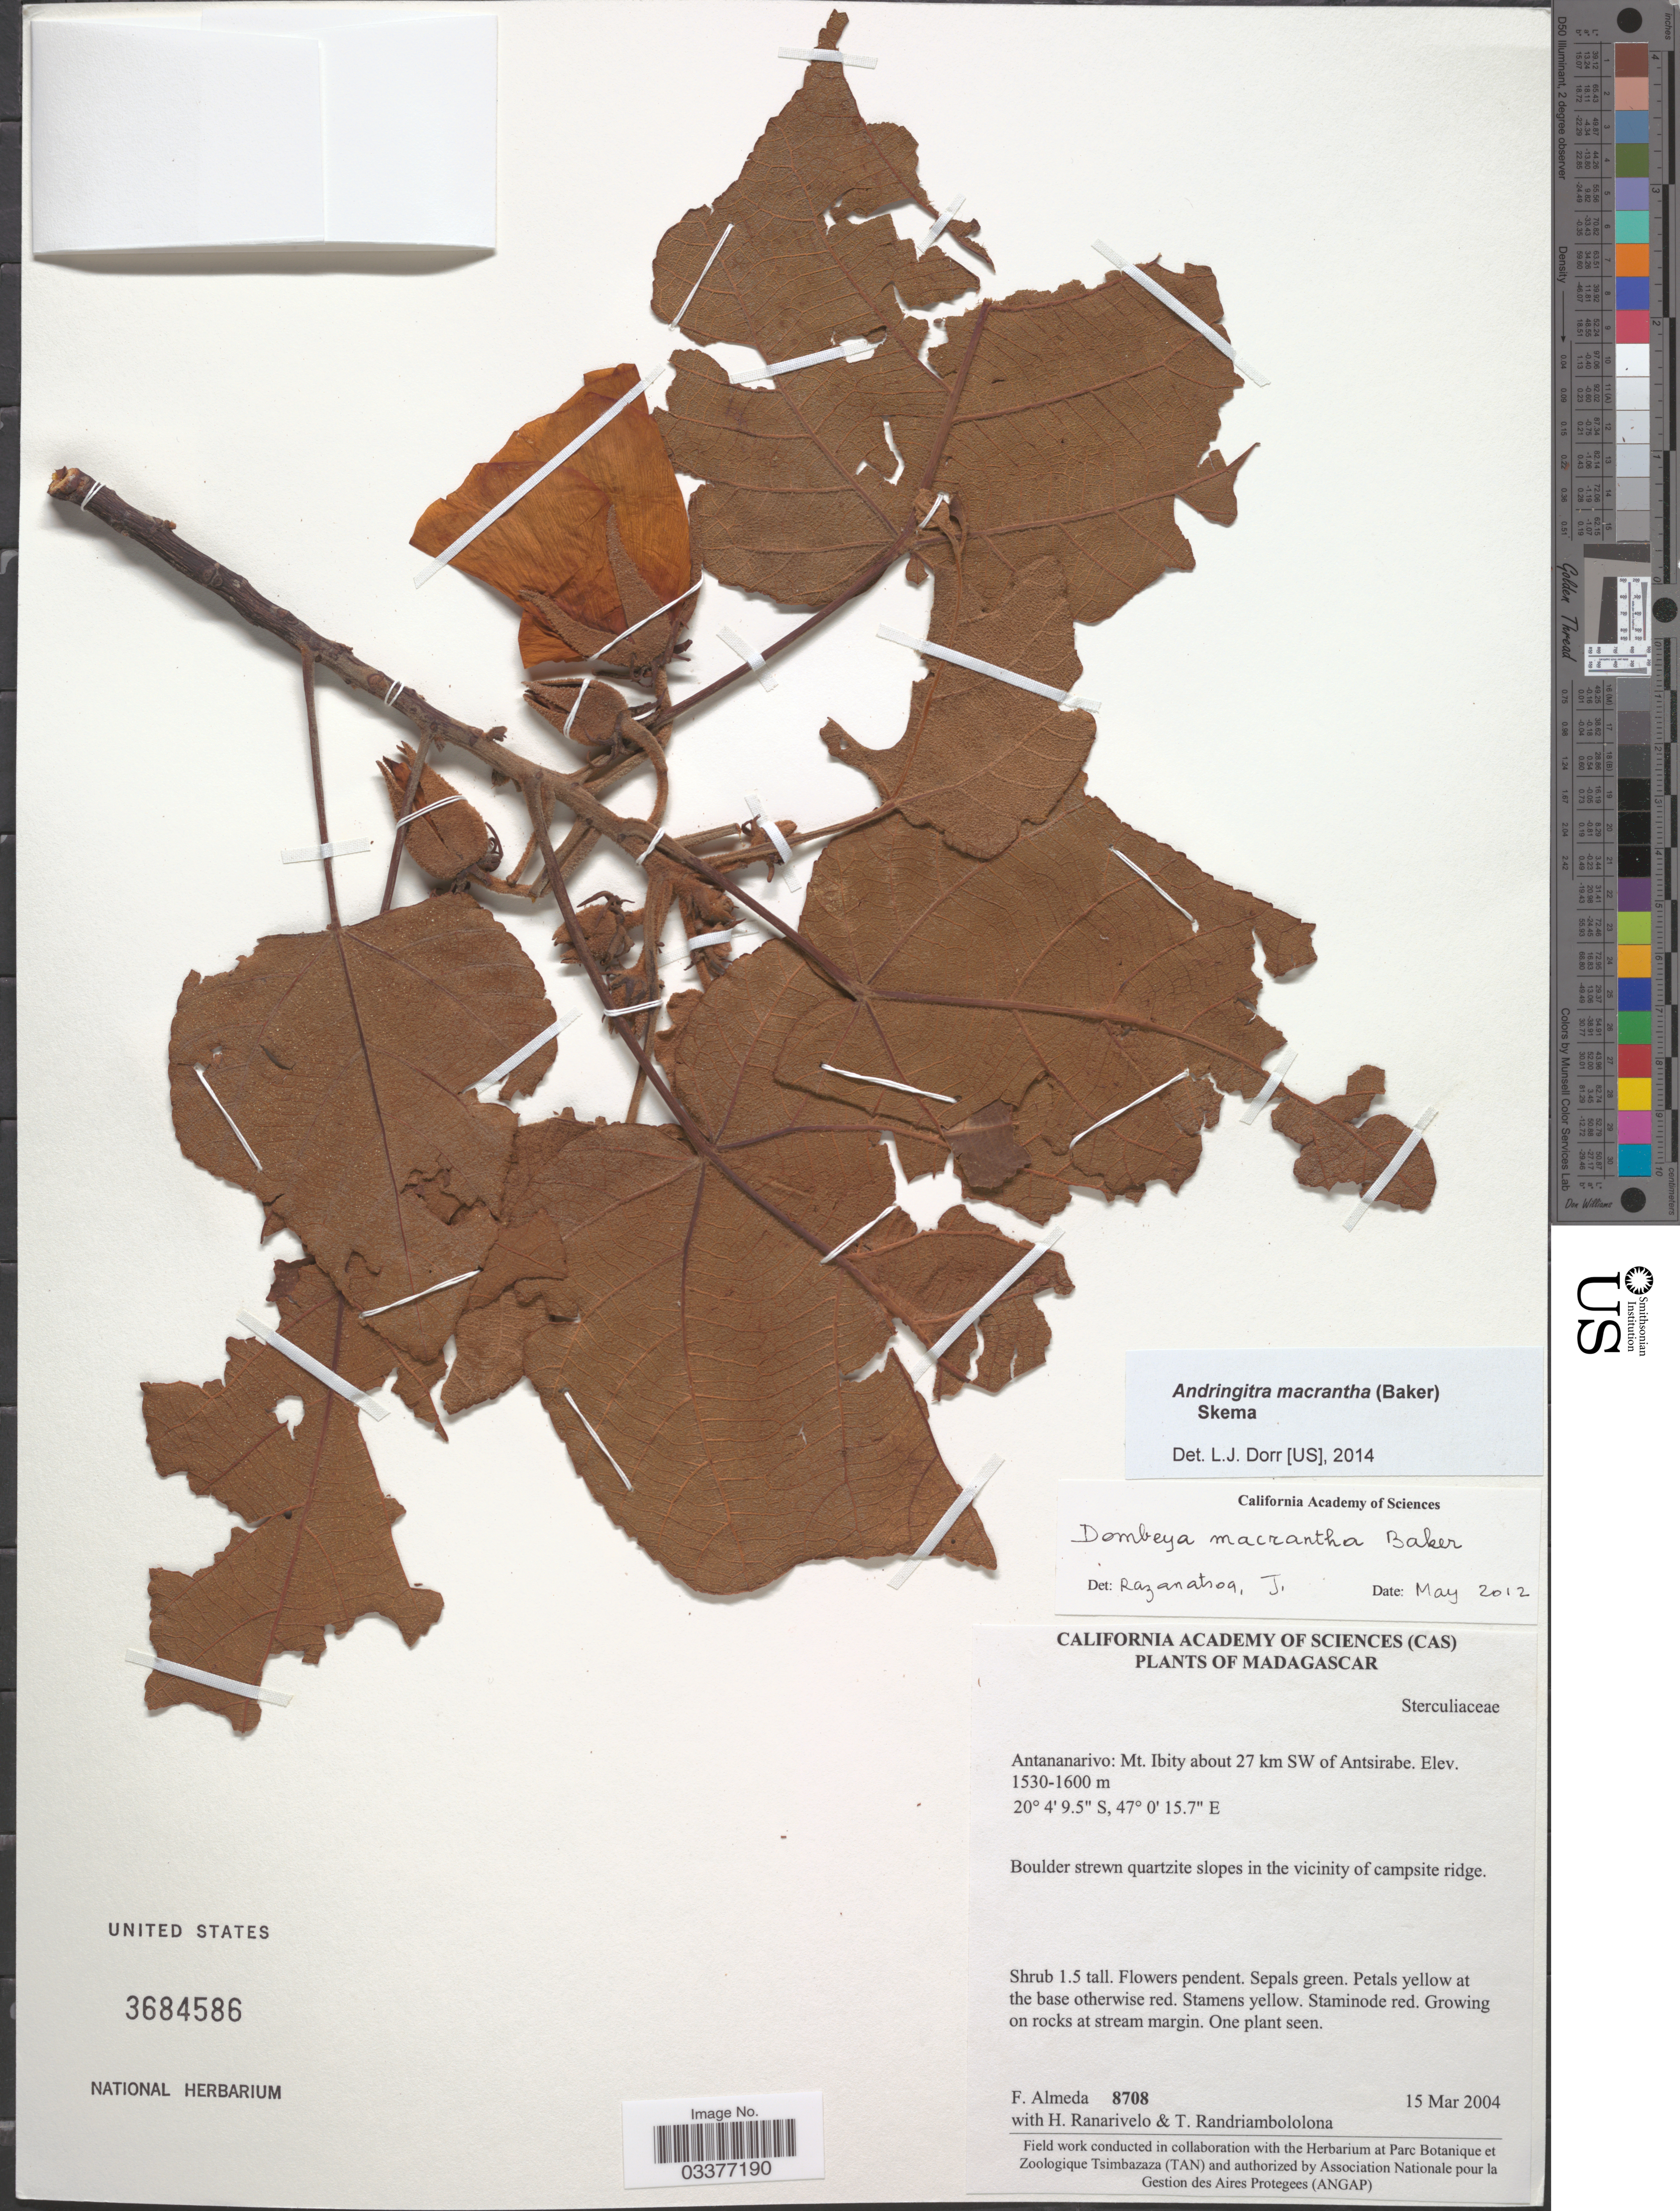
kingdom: Plantae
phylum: Tracheophyta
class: Magnoliopsida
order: Malvales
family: Malvaceae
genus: Andringitra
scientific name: Andringitra macrantha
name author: (Baker) Skema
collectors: F. Almeda, H. Ranarivelo & T. Randriambololona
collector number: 8708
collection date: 2004-03-15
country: Madagascar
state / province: Vakinankaratra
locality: Mt. Ibity about 27 km SW of Antsirabe.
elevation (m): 1530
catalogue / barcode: US 3684586